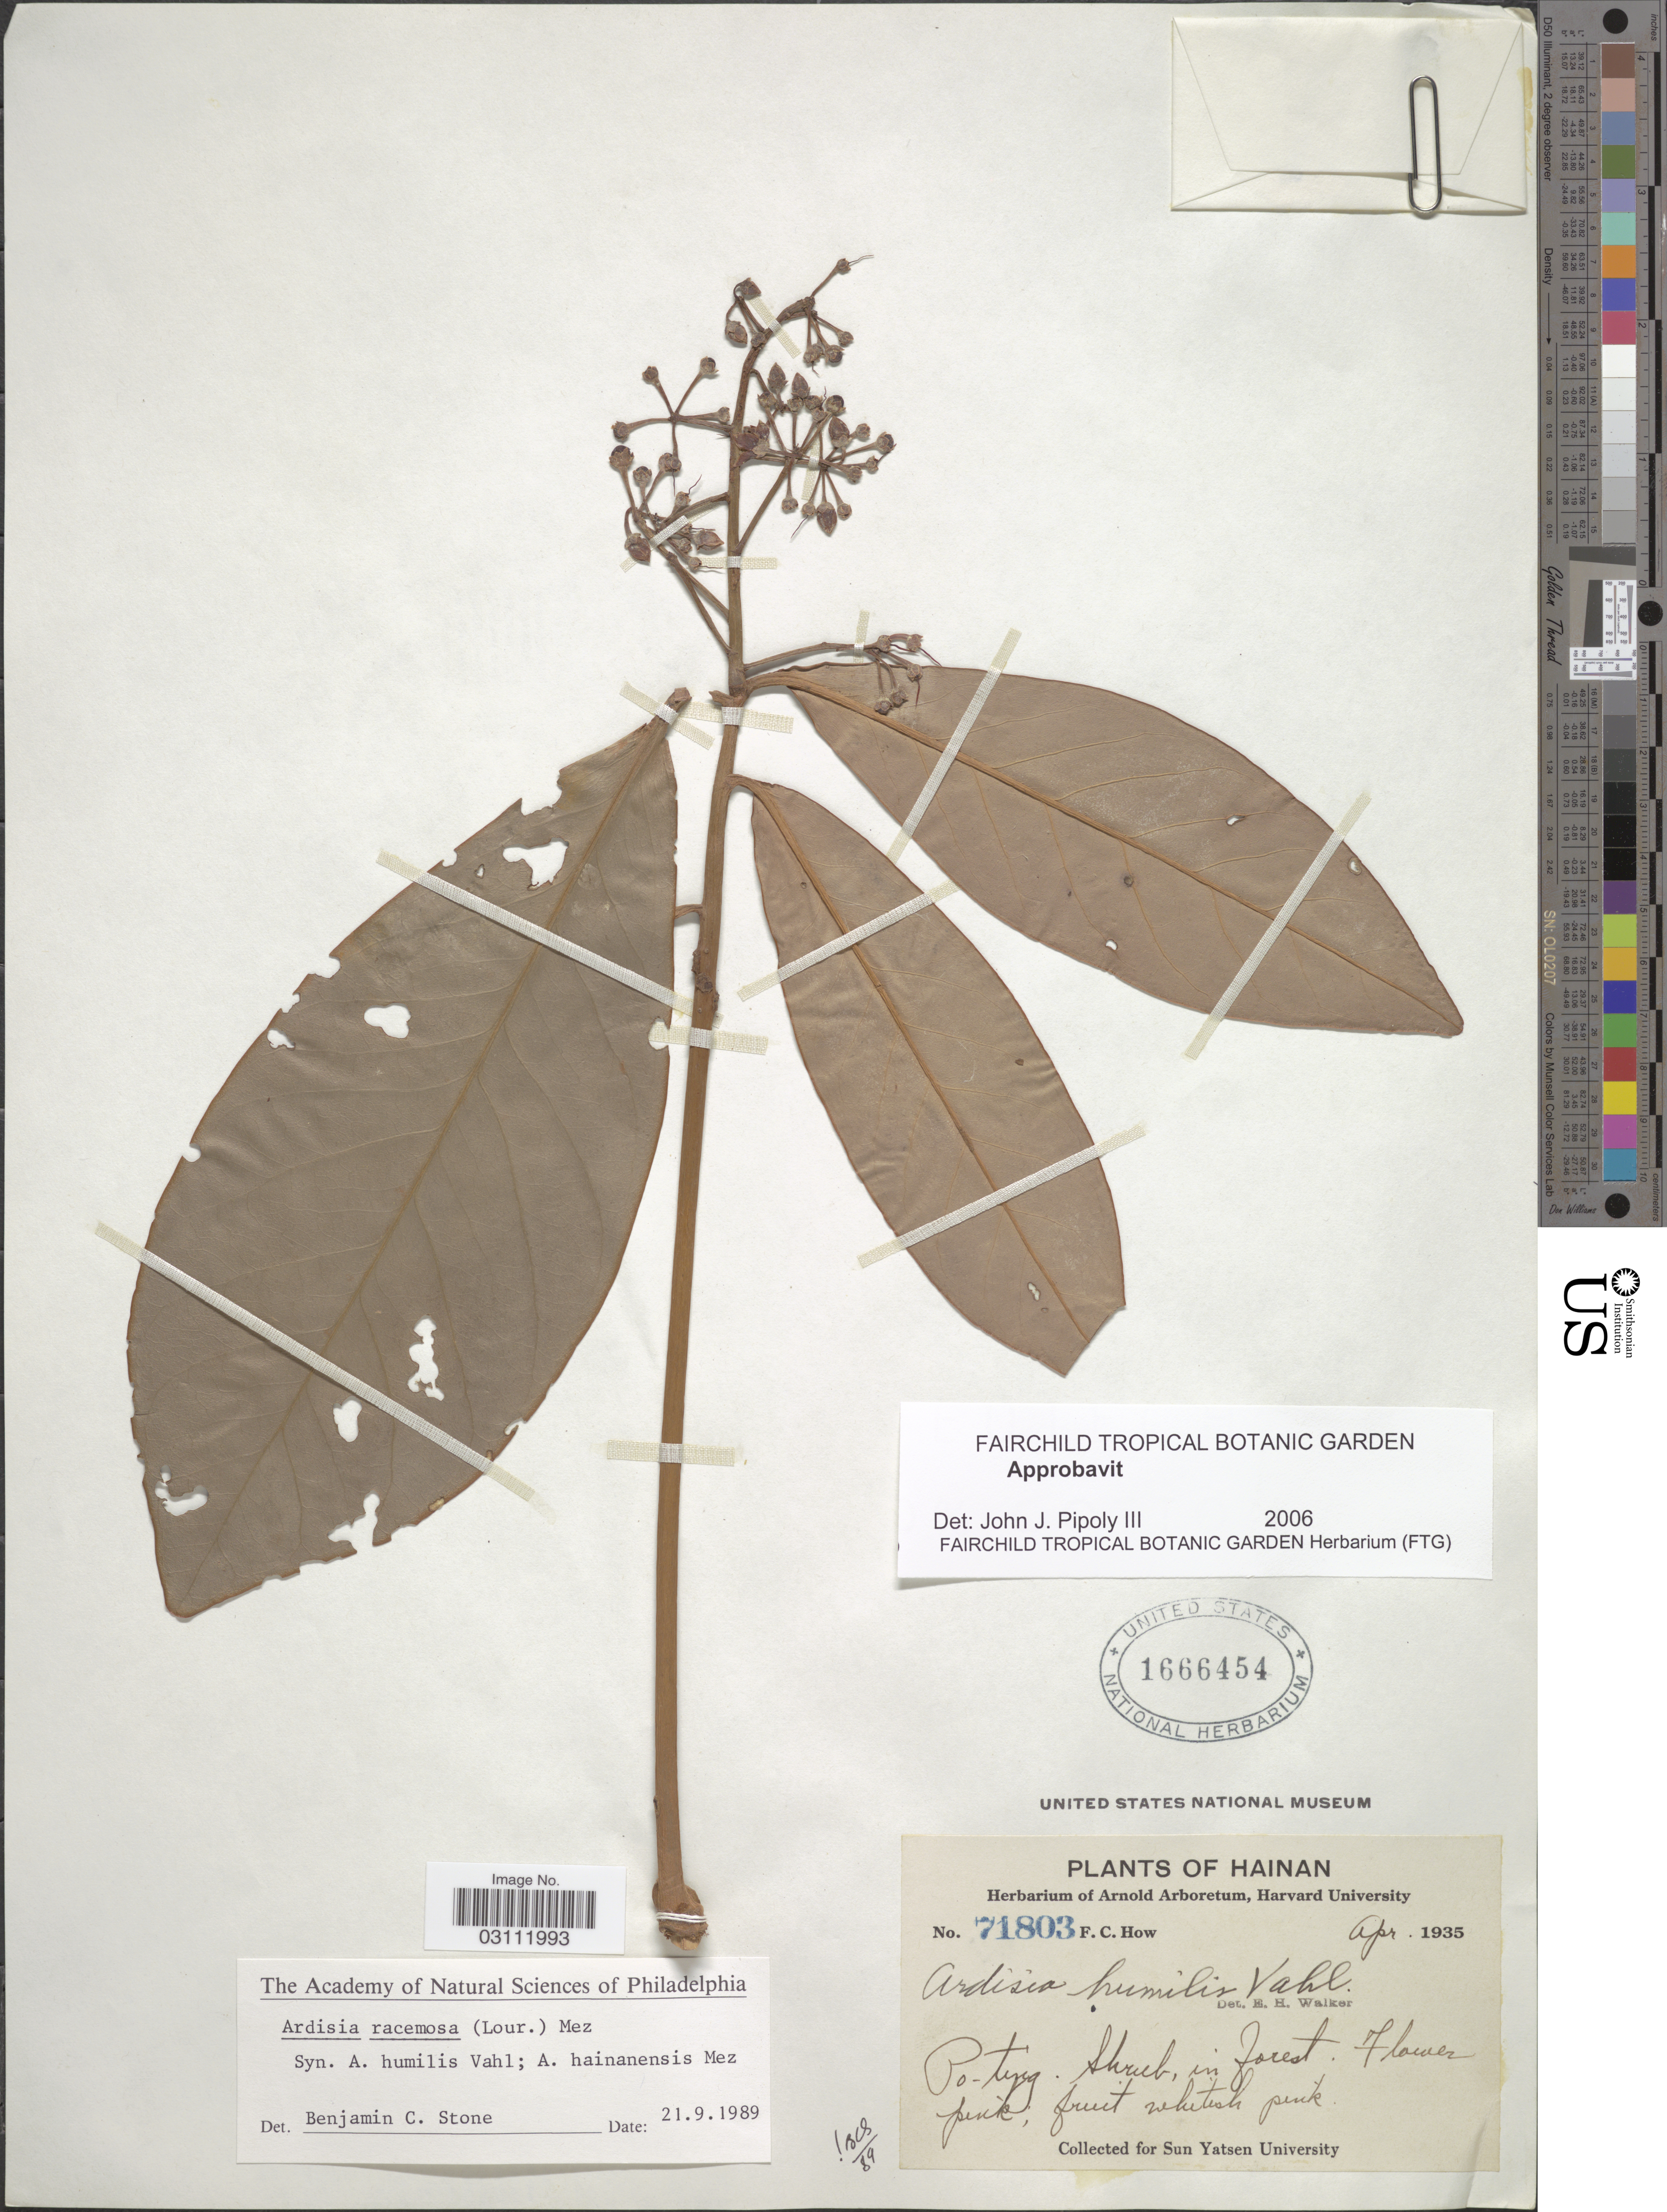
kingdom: Plantae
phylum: Tracheophyta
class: Magnoliopsida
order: Ericales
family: Primulaceae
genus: Ardisia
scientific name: Ardisia racemosa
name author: R.T. Baker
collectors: F. C. How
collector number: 71803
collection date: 1935-04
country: China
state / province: Hainan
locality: Po-ting.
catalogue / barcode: US 1666454